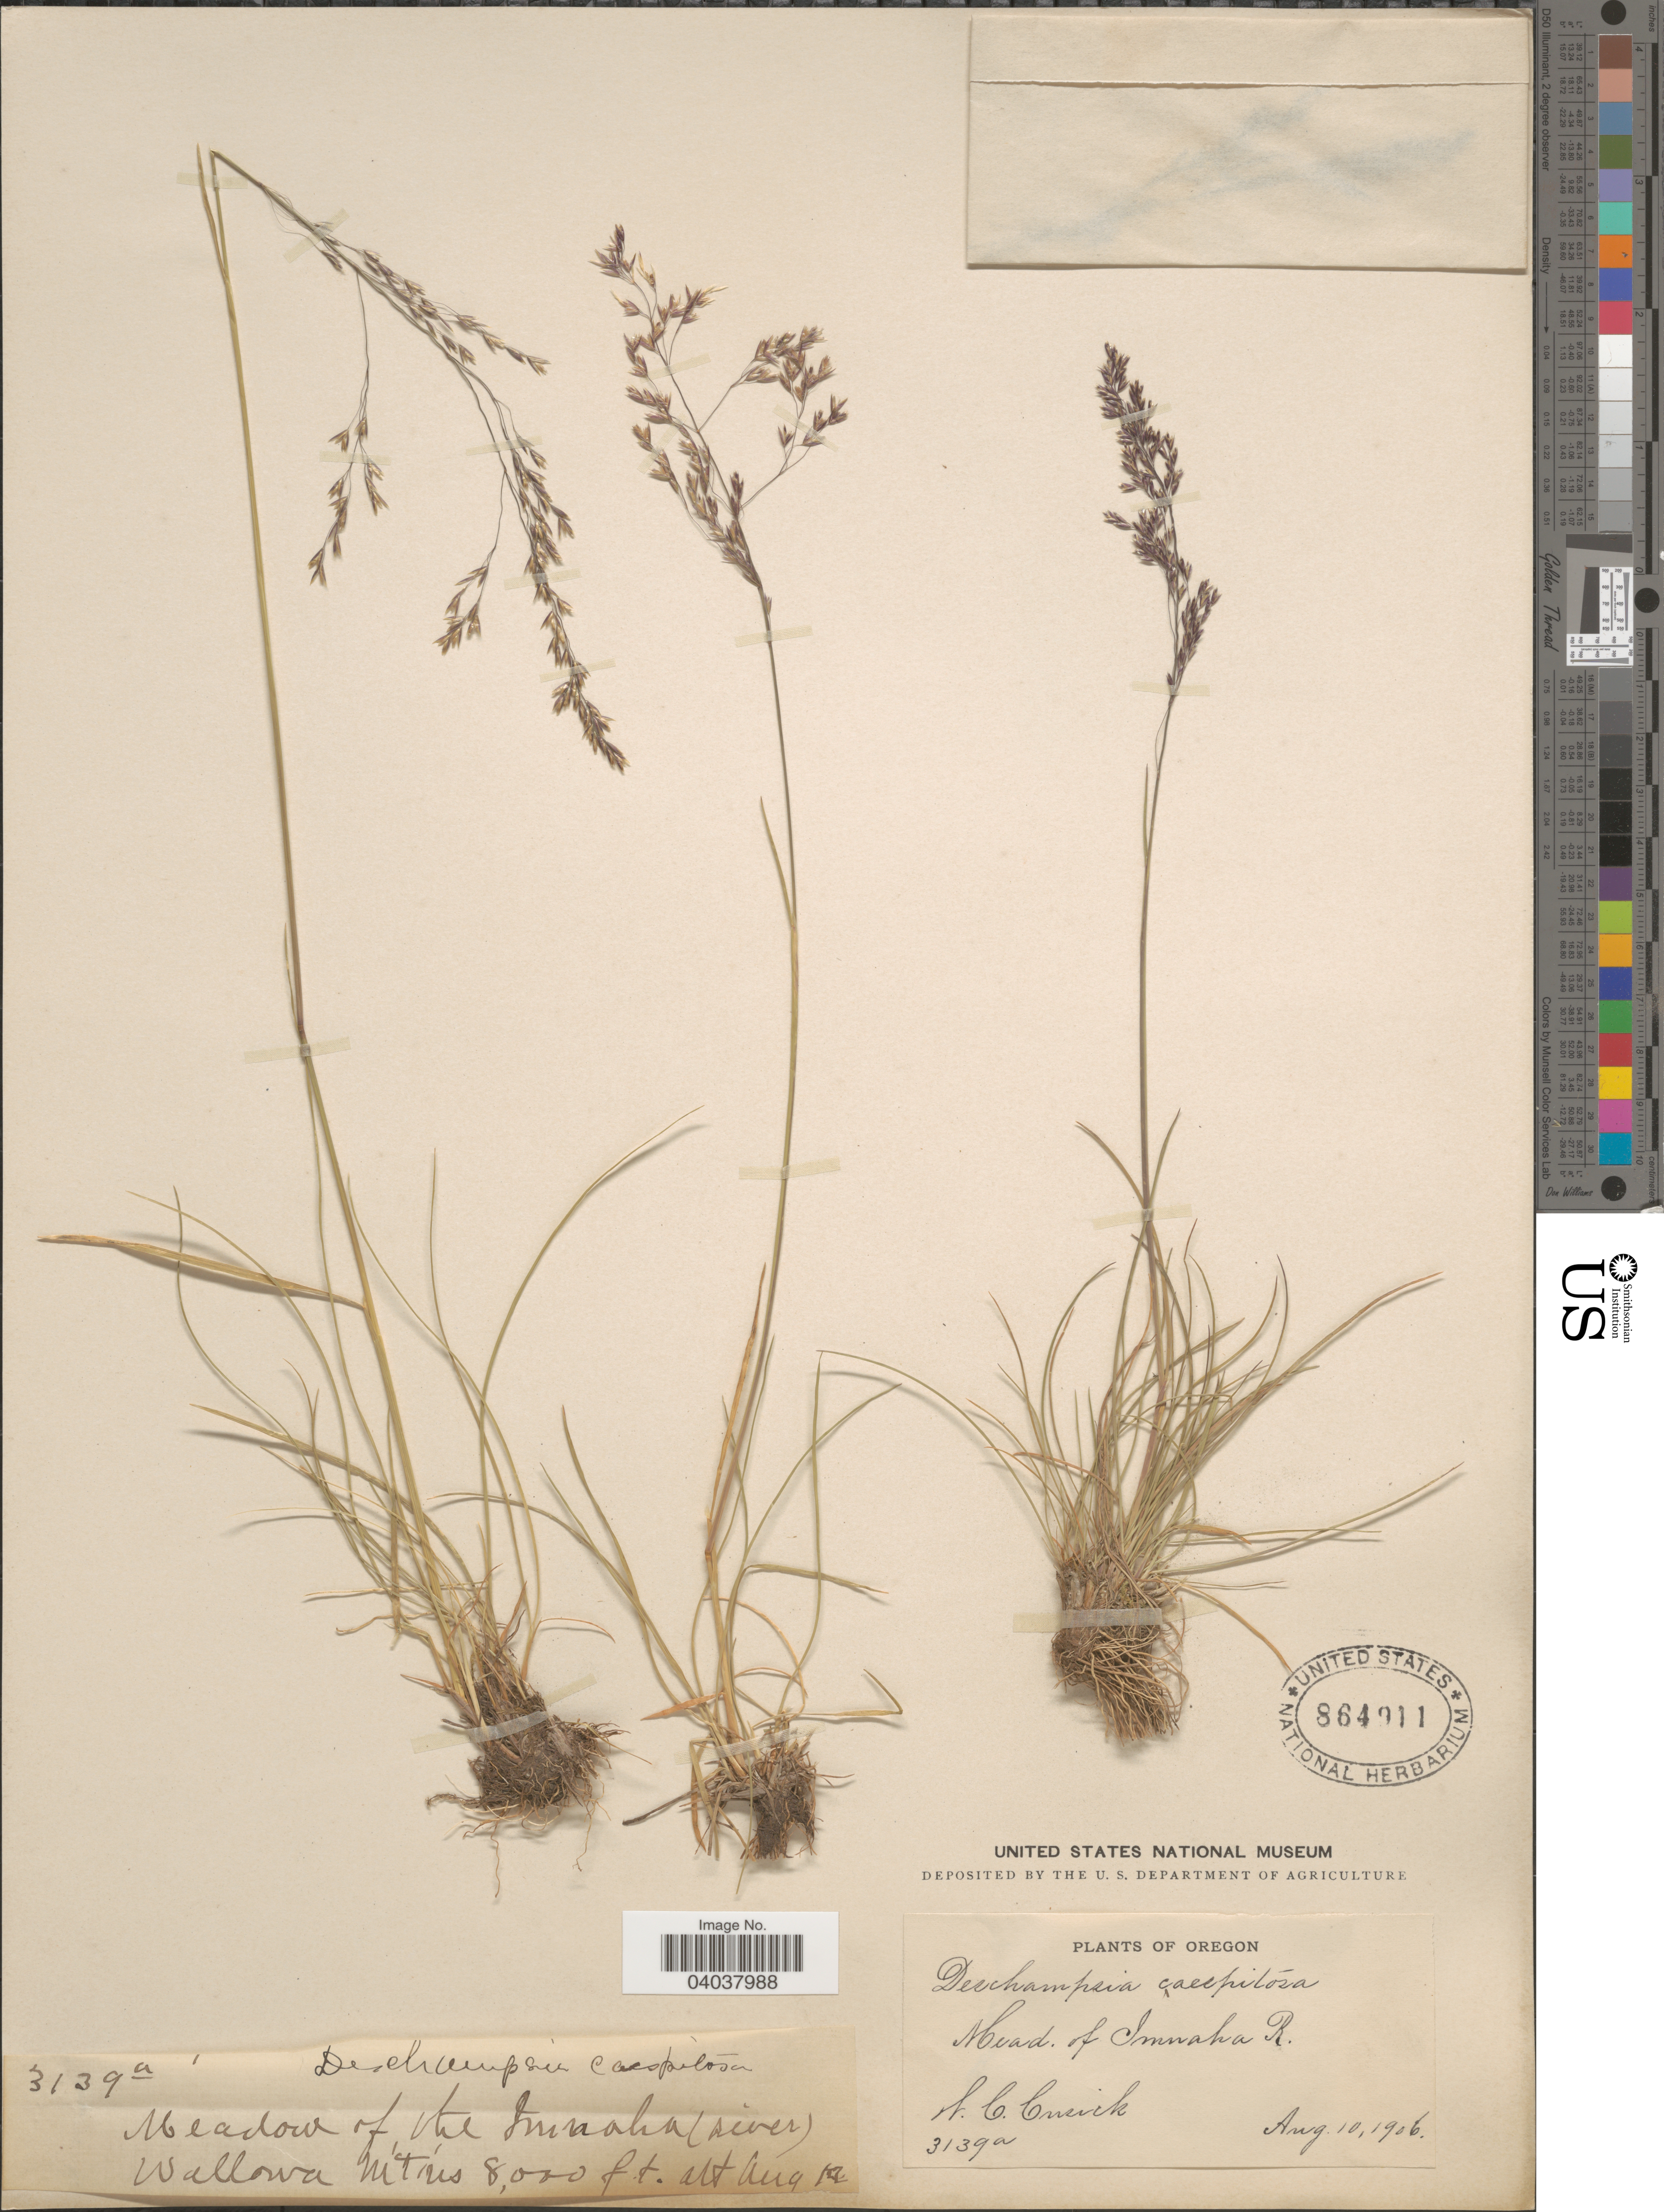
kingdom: Plantae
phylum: Tracheophyta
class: Liliopsida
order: Poales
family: Poaceae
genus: Deschampsia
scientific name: Deschampsia cespitosa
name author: (L.) P. Beauv.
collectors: W. C. Cusick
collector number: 3139a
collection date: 1906-08-10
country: United States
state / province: Oregon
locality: Meadow of the Imnaha River. Wallowa Mtns.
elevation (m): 2438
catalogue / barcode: US 864911